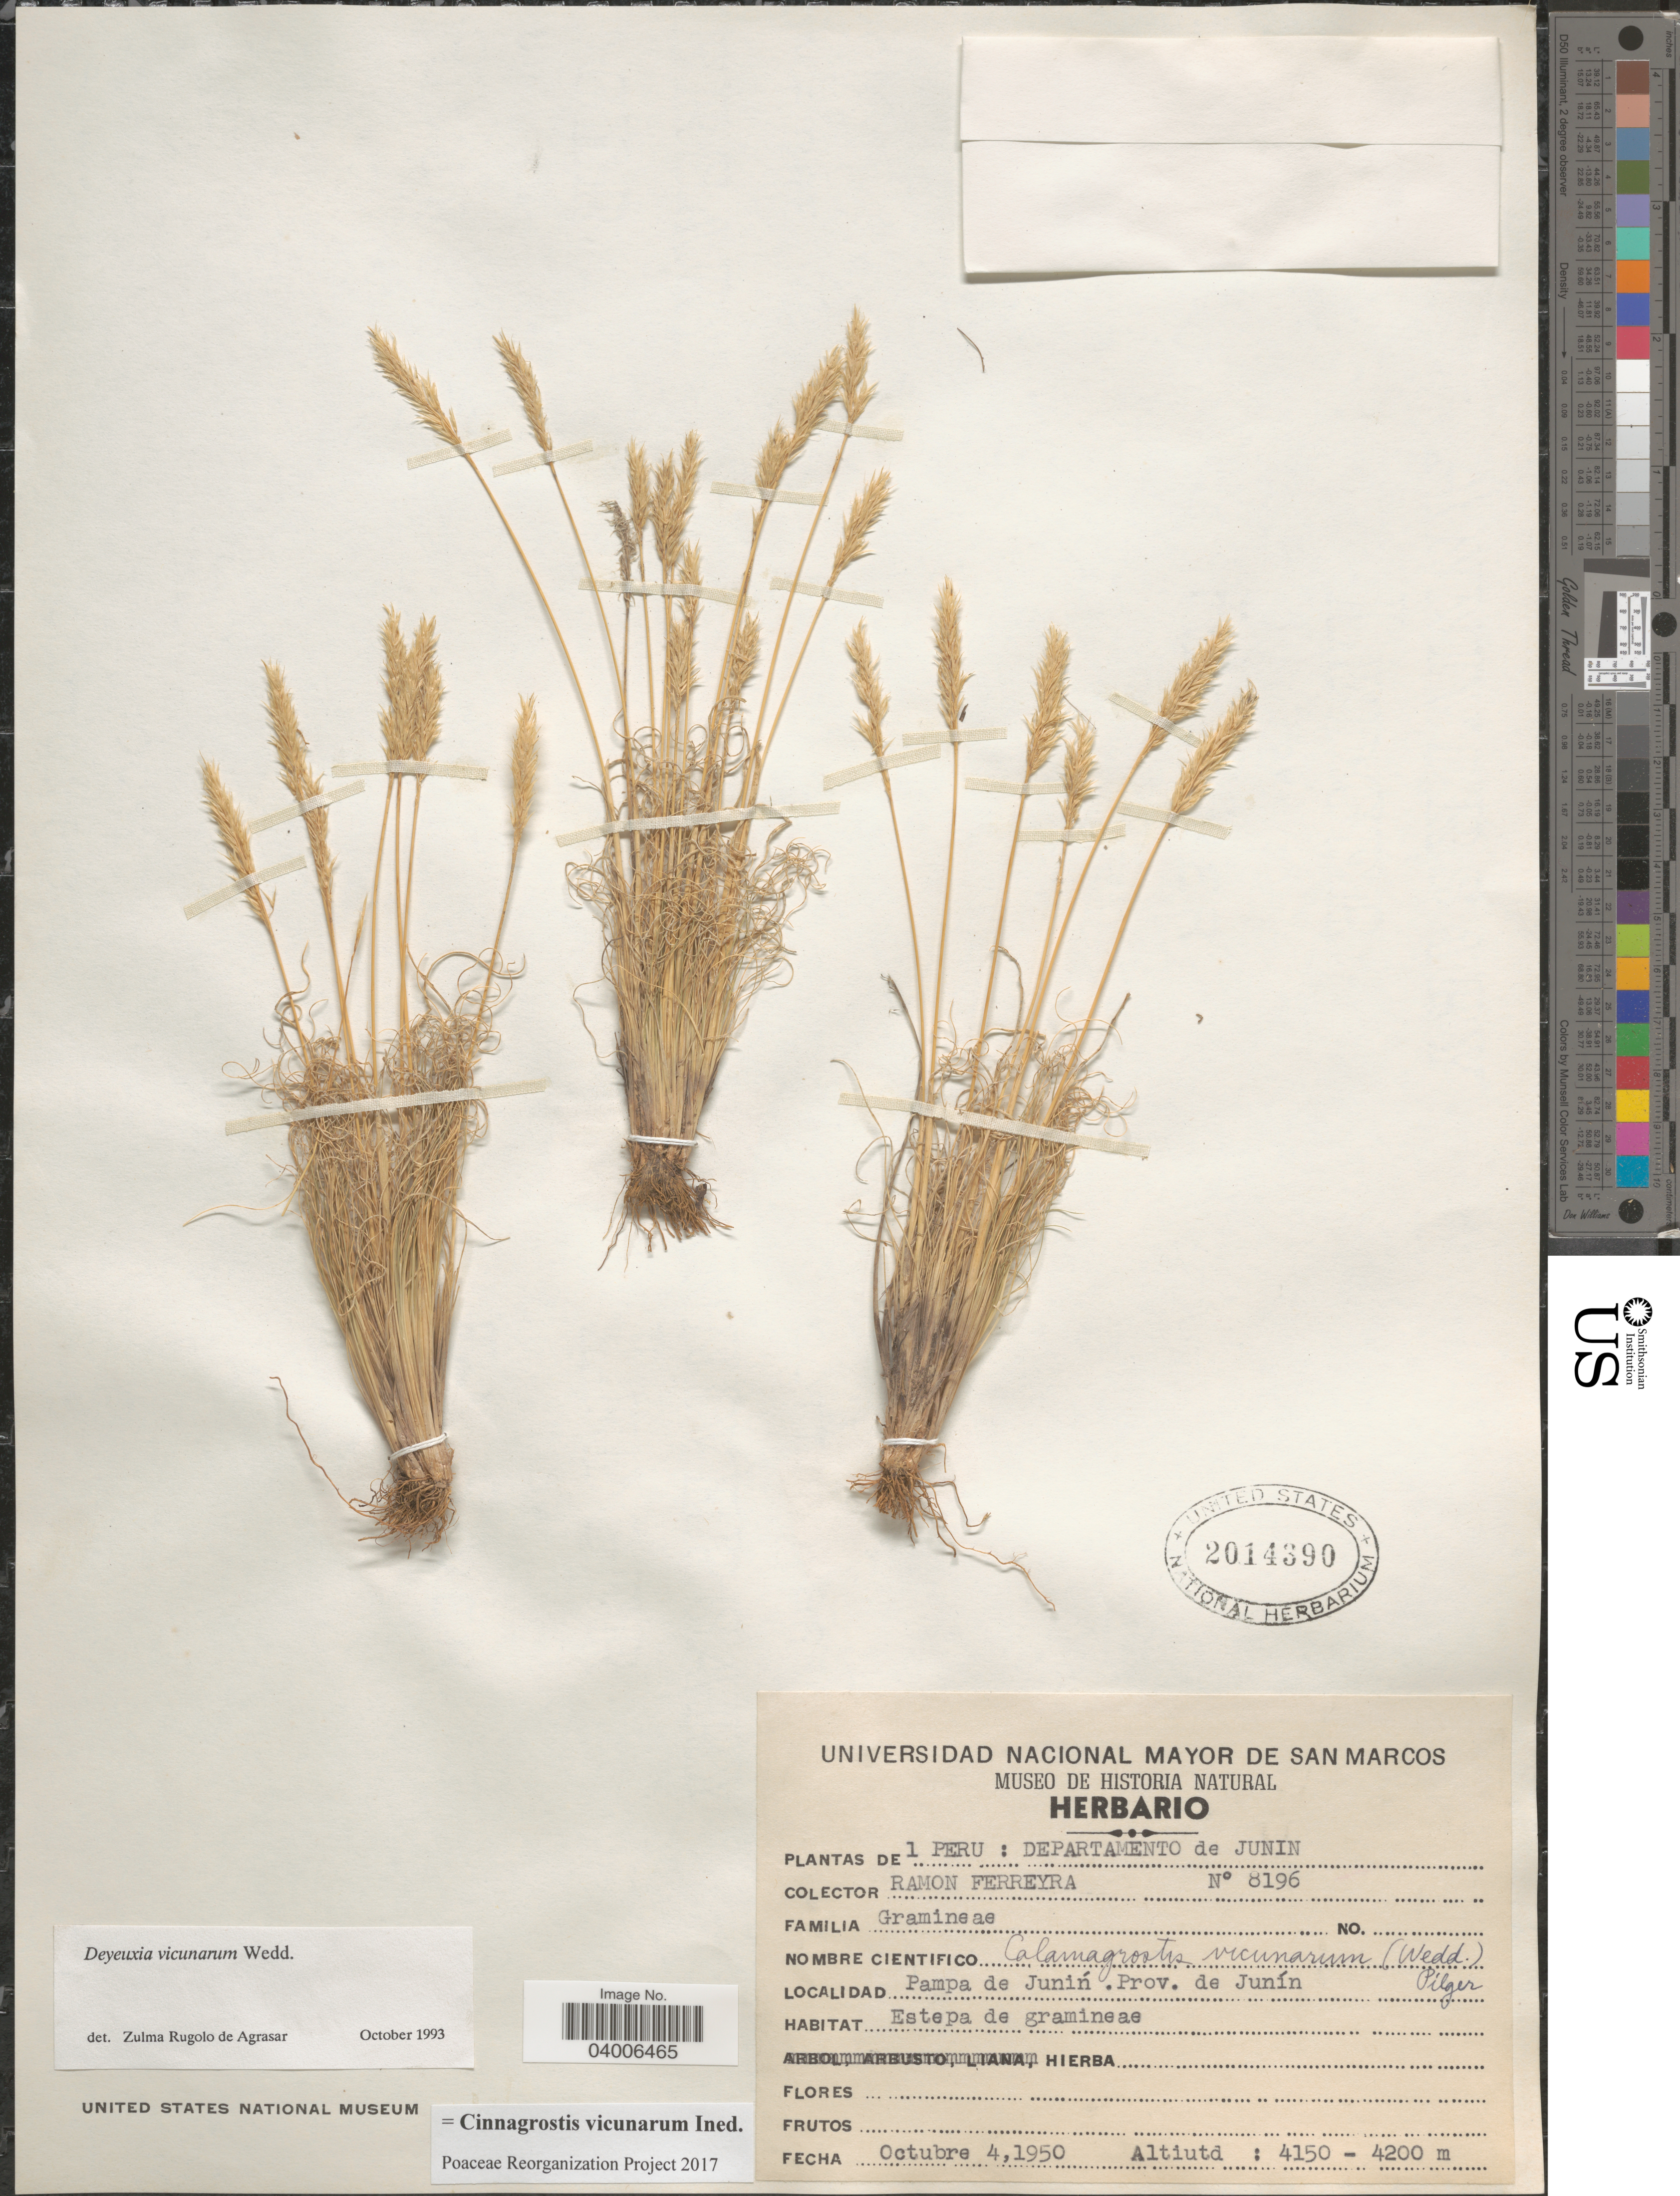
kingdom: Plantae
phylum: Tracheophyta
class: Liliopsida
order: Poales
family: Poaceae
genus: Cinnagrostis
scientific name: Cinnagrostis vicunarum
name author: (Wedd.) P.M. Peterson et al.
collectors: R. A. Ferreyra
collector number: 8196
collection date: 1950-10-04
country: Peru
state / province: Junín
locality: Departamento de Junin. Pampa de Junin.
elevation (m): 4150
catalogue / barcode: US 2014390